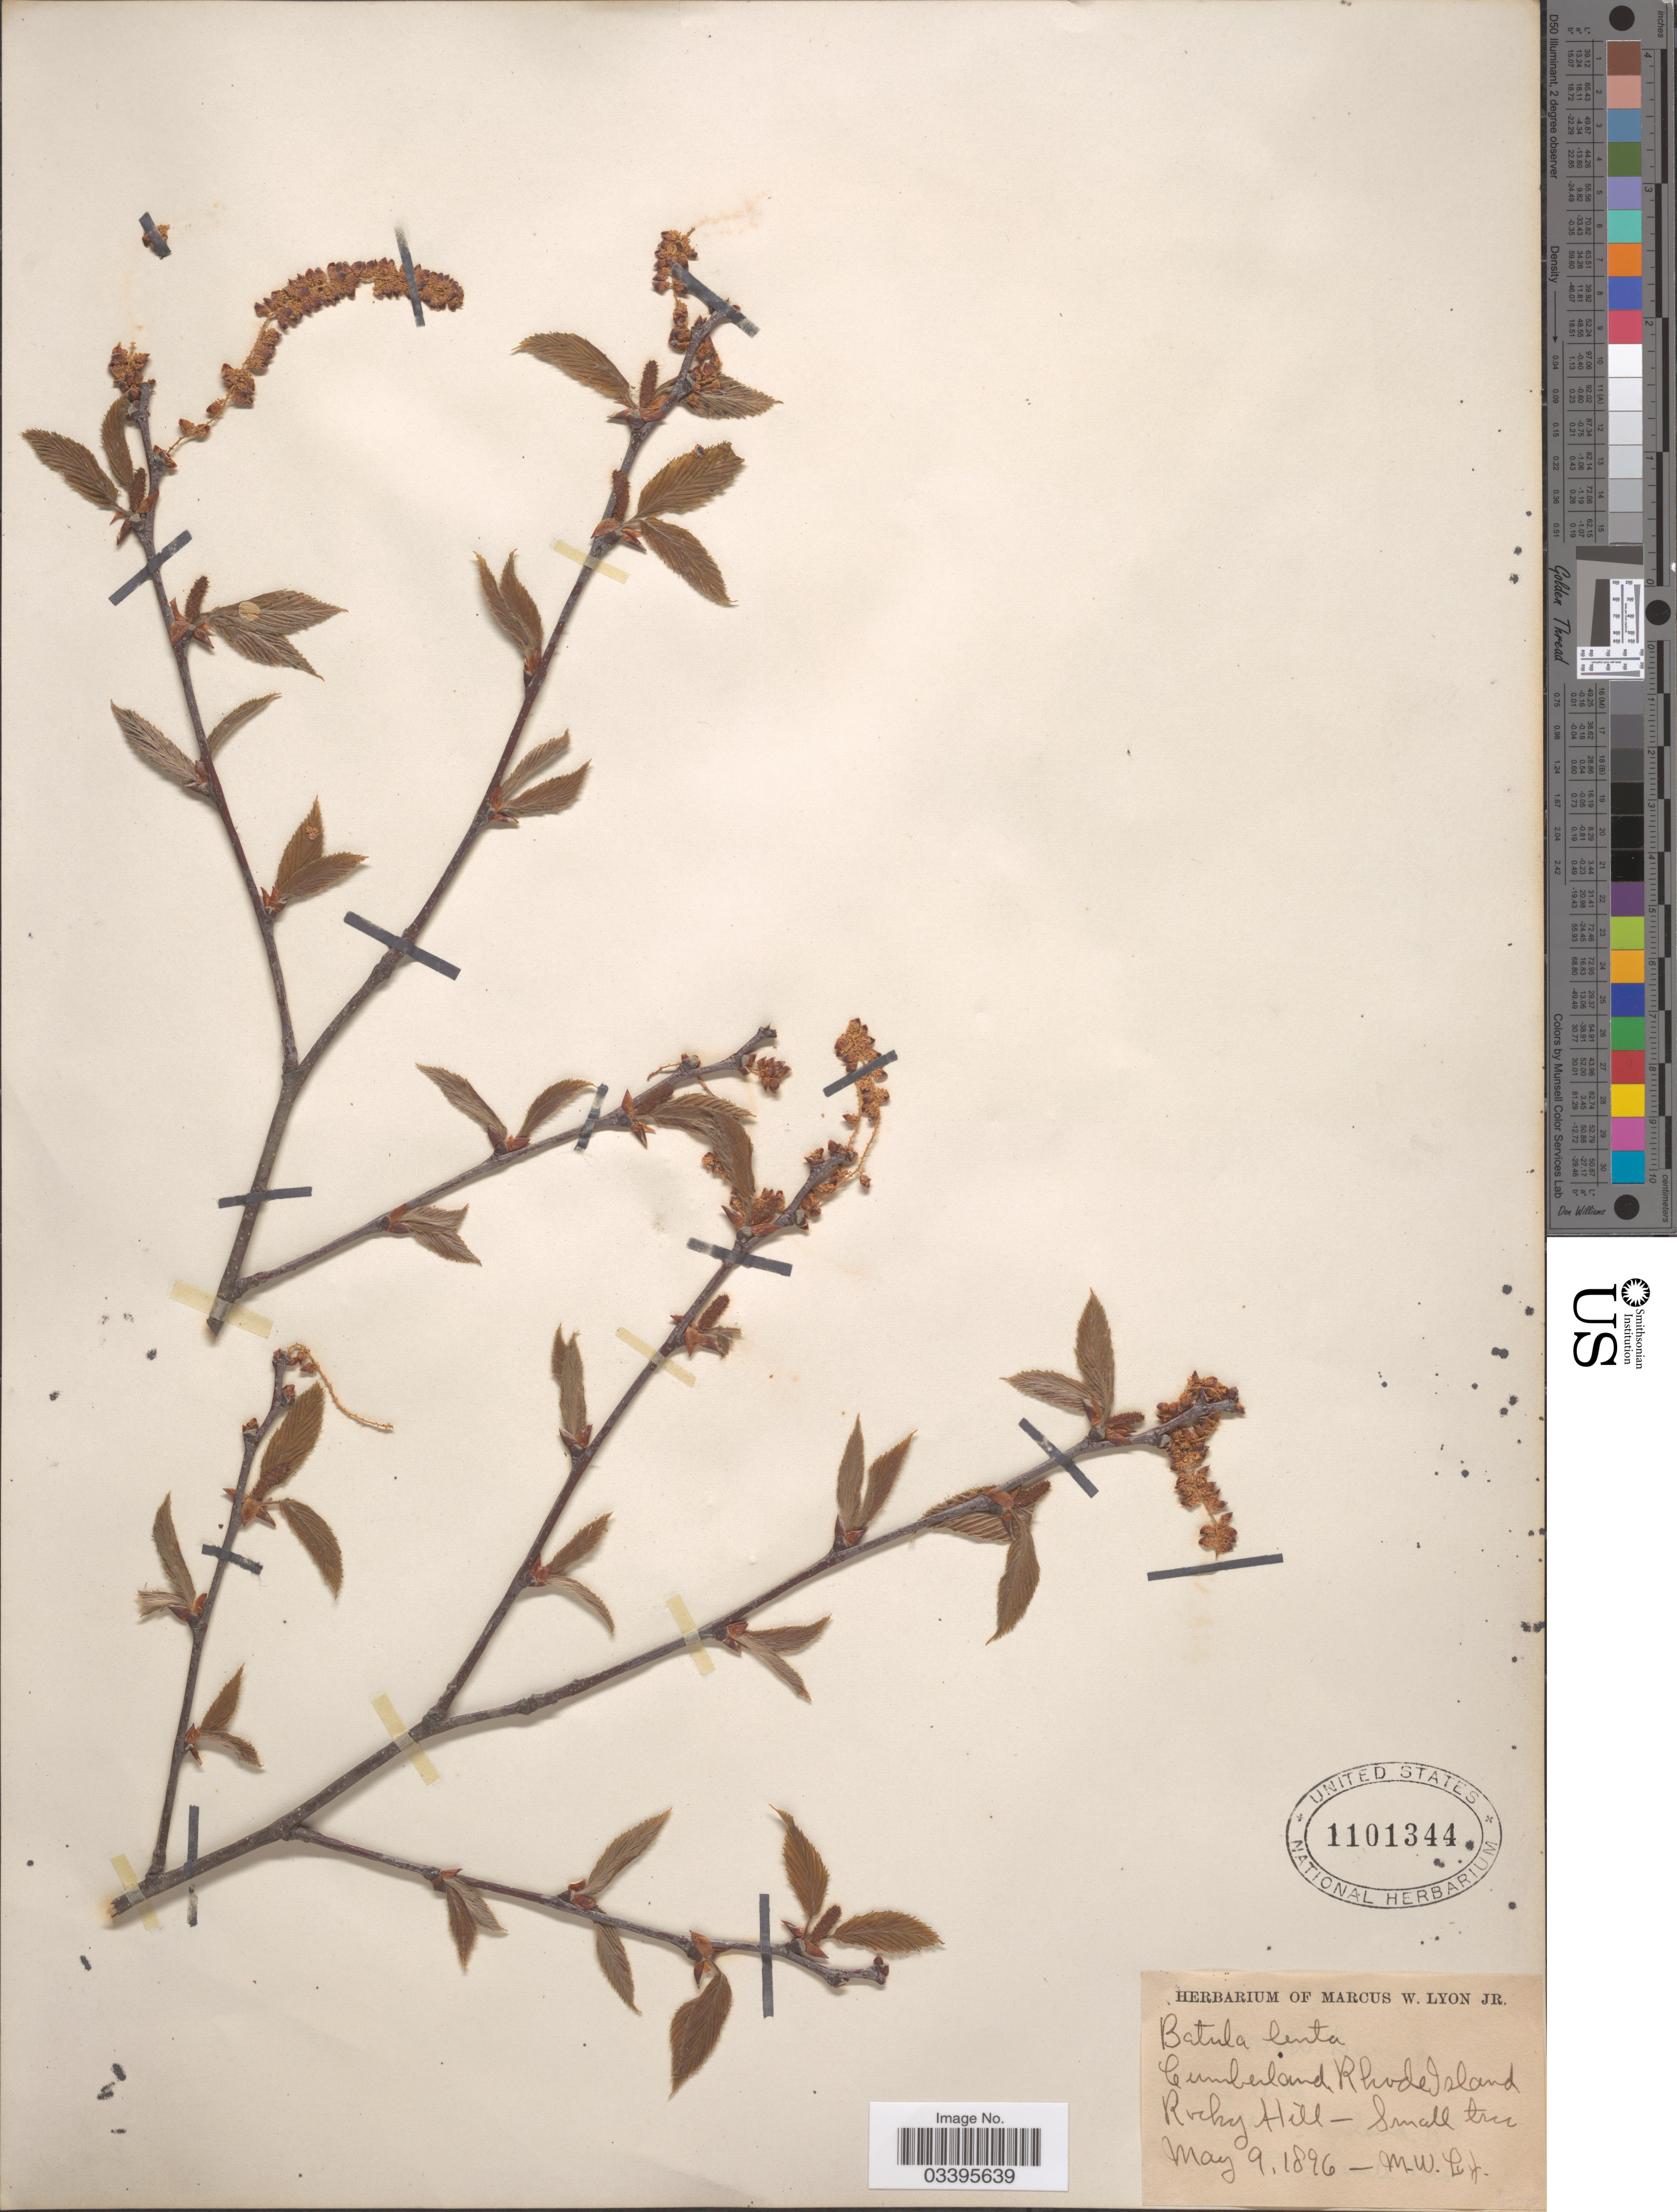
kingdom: Plantae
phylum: Tracheophyta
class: Magnoliopsida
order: Fagales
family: Betulaceae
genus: Betula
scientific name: Betula lenta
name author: L.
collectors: M. Lyon Jr.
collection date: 1896-05-09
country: United States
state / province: Rhode Island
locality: Cumberland. Rocky Hill.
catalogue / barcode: US 1101344